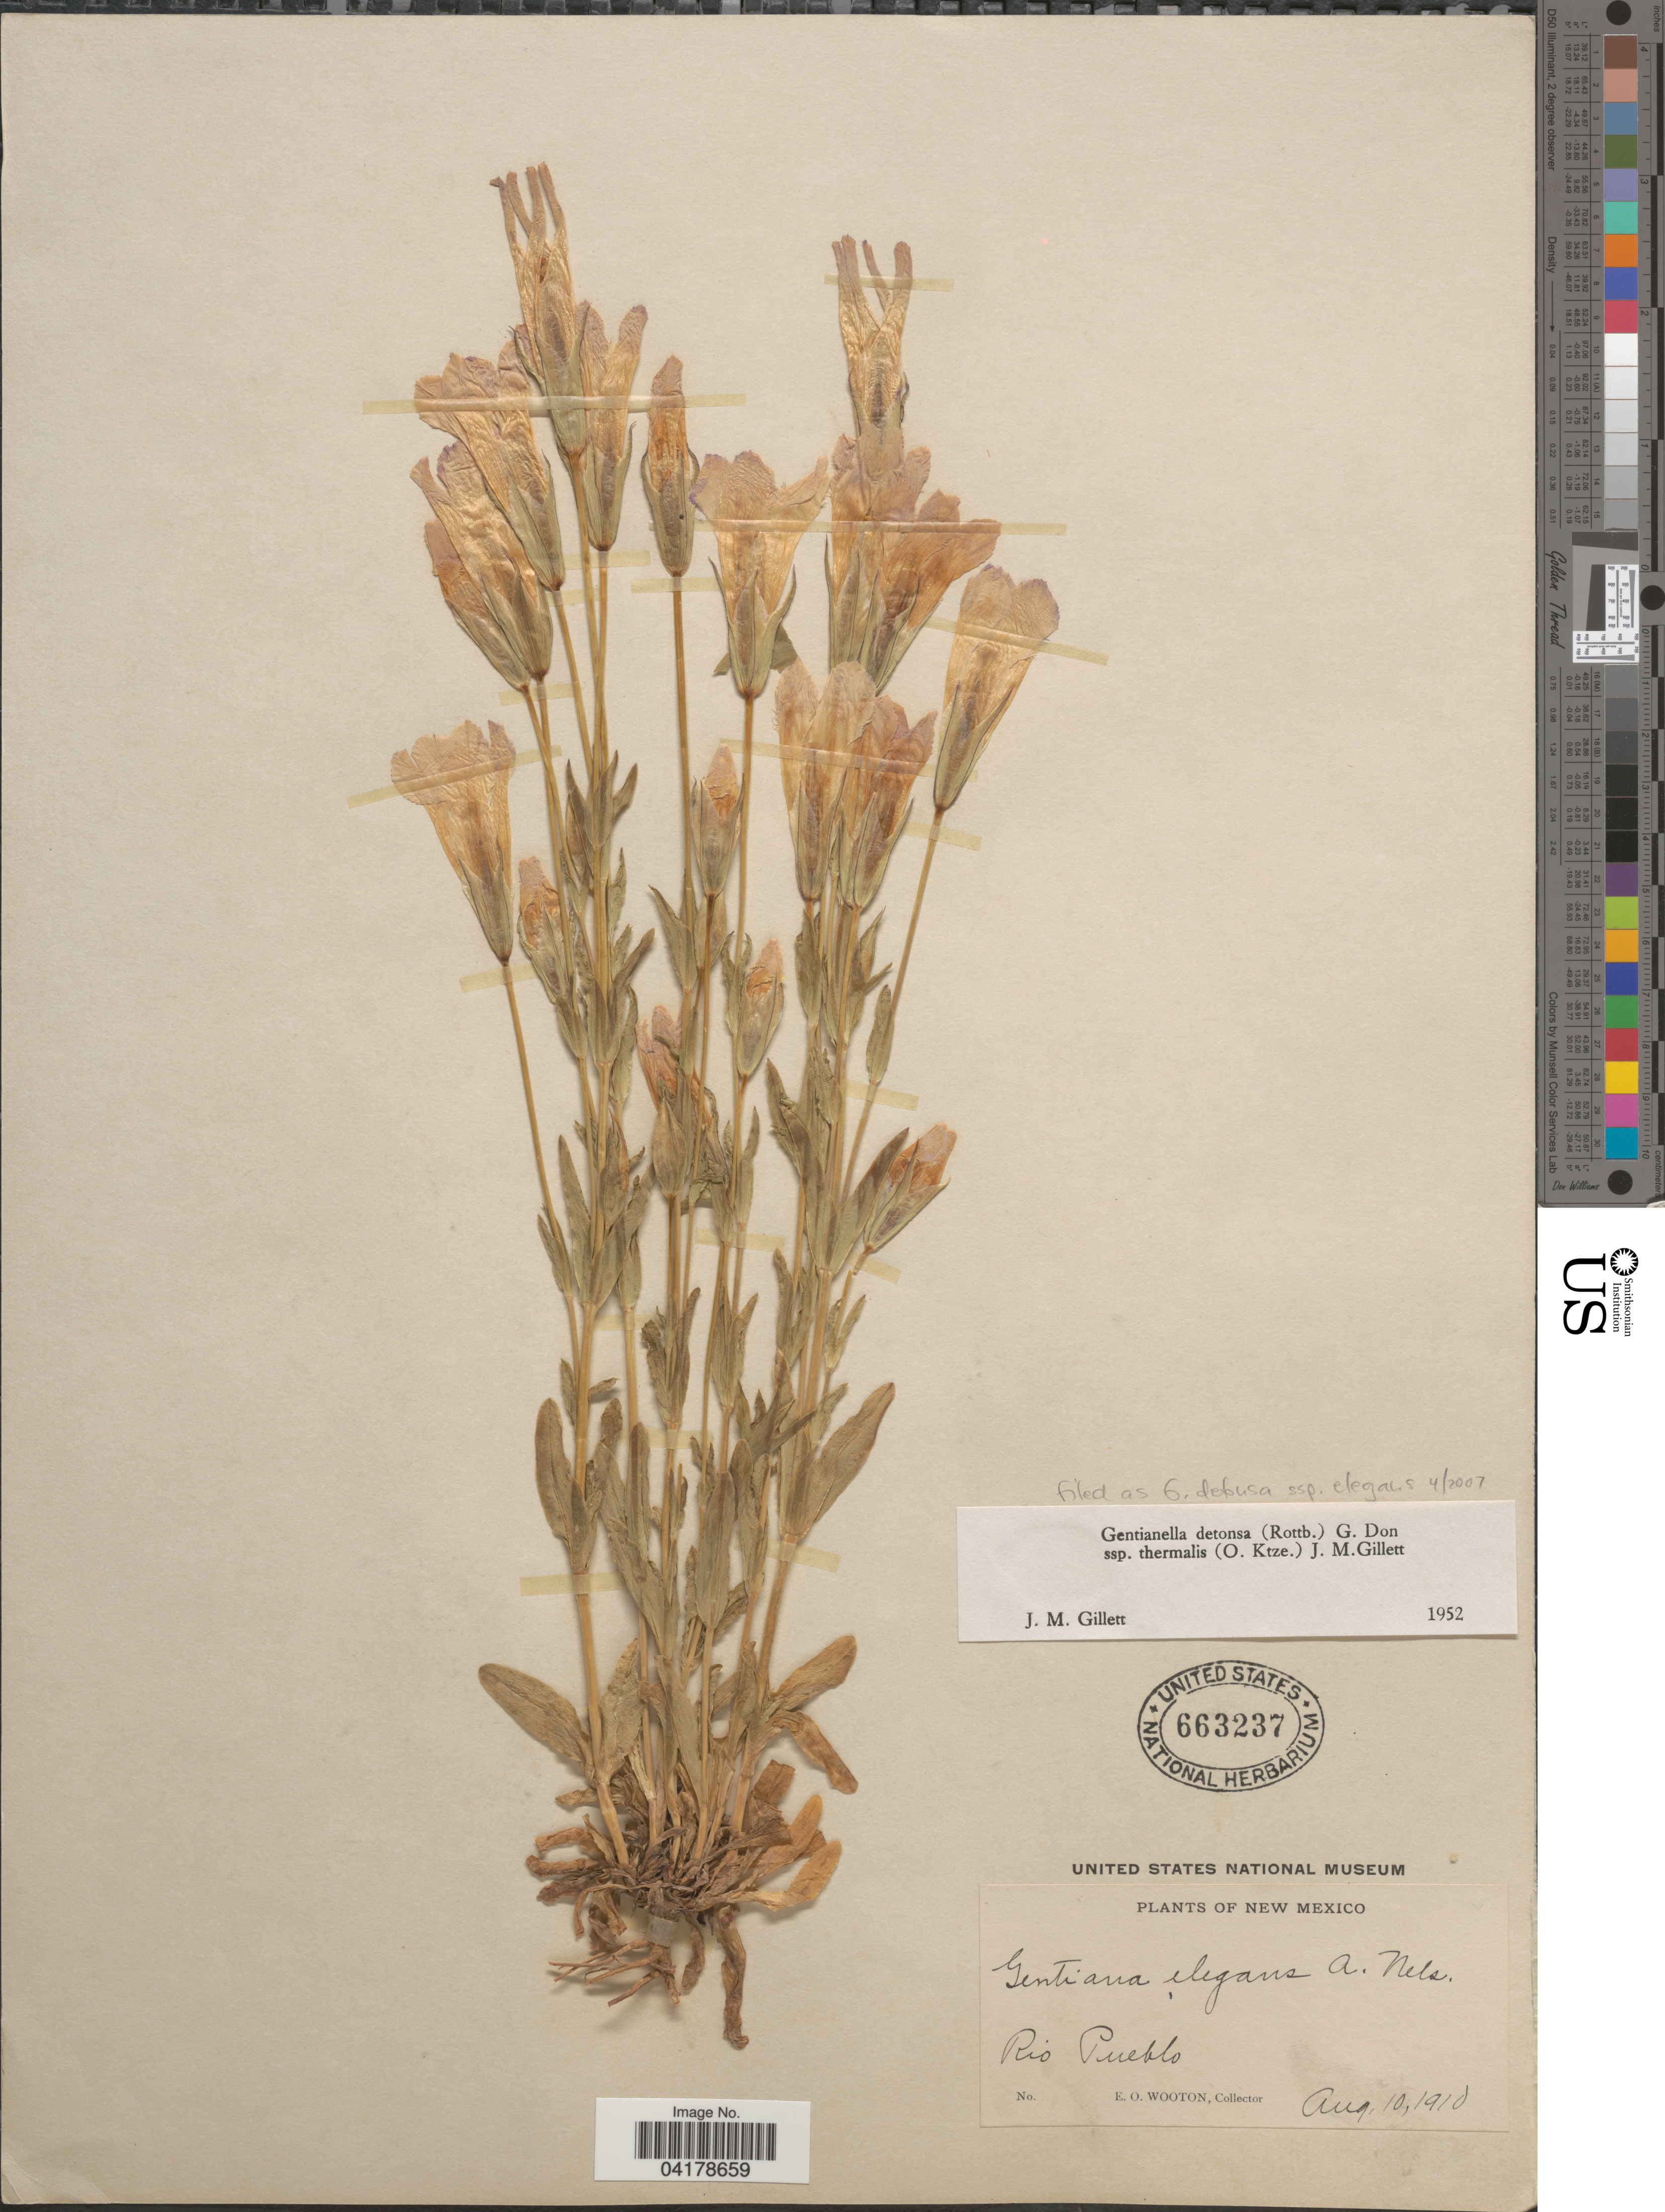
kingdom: Plantae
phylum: Tracheophyta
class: Magnoliopsida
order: Gentianales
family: Gentianaceae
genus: Gentianella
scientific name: Gentianella detonsa subsp. thermalis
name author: (Kuntze) J.M. Gillett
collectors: E. O. Wooton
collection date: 1910-08-10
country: United States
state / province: New Mexico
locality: Rio Pueblo.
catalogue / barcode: US 663237